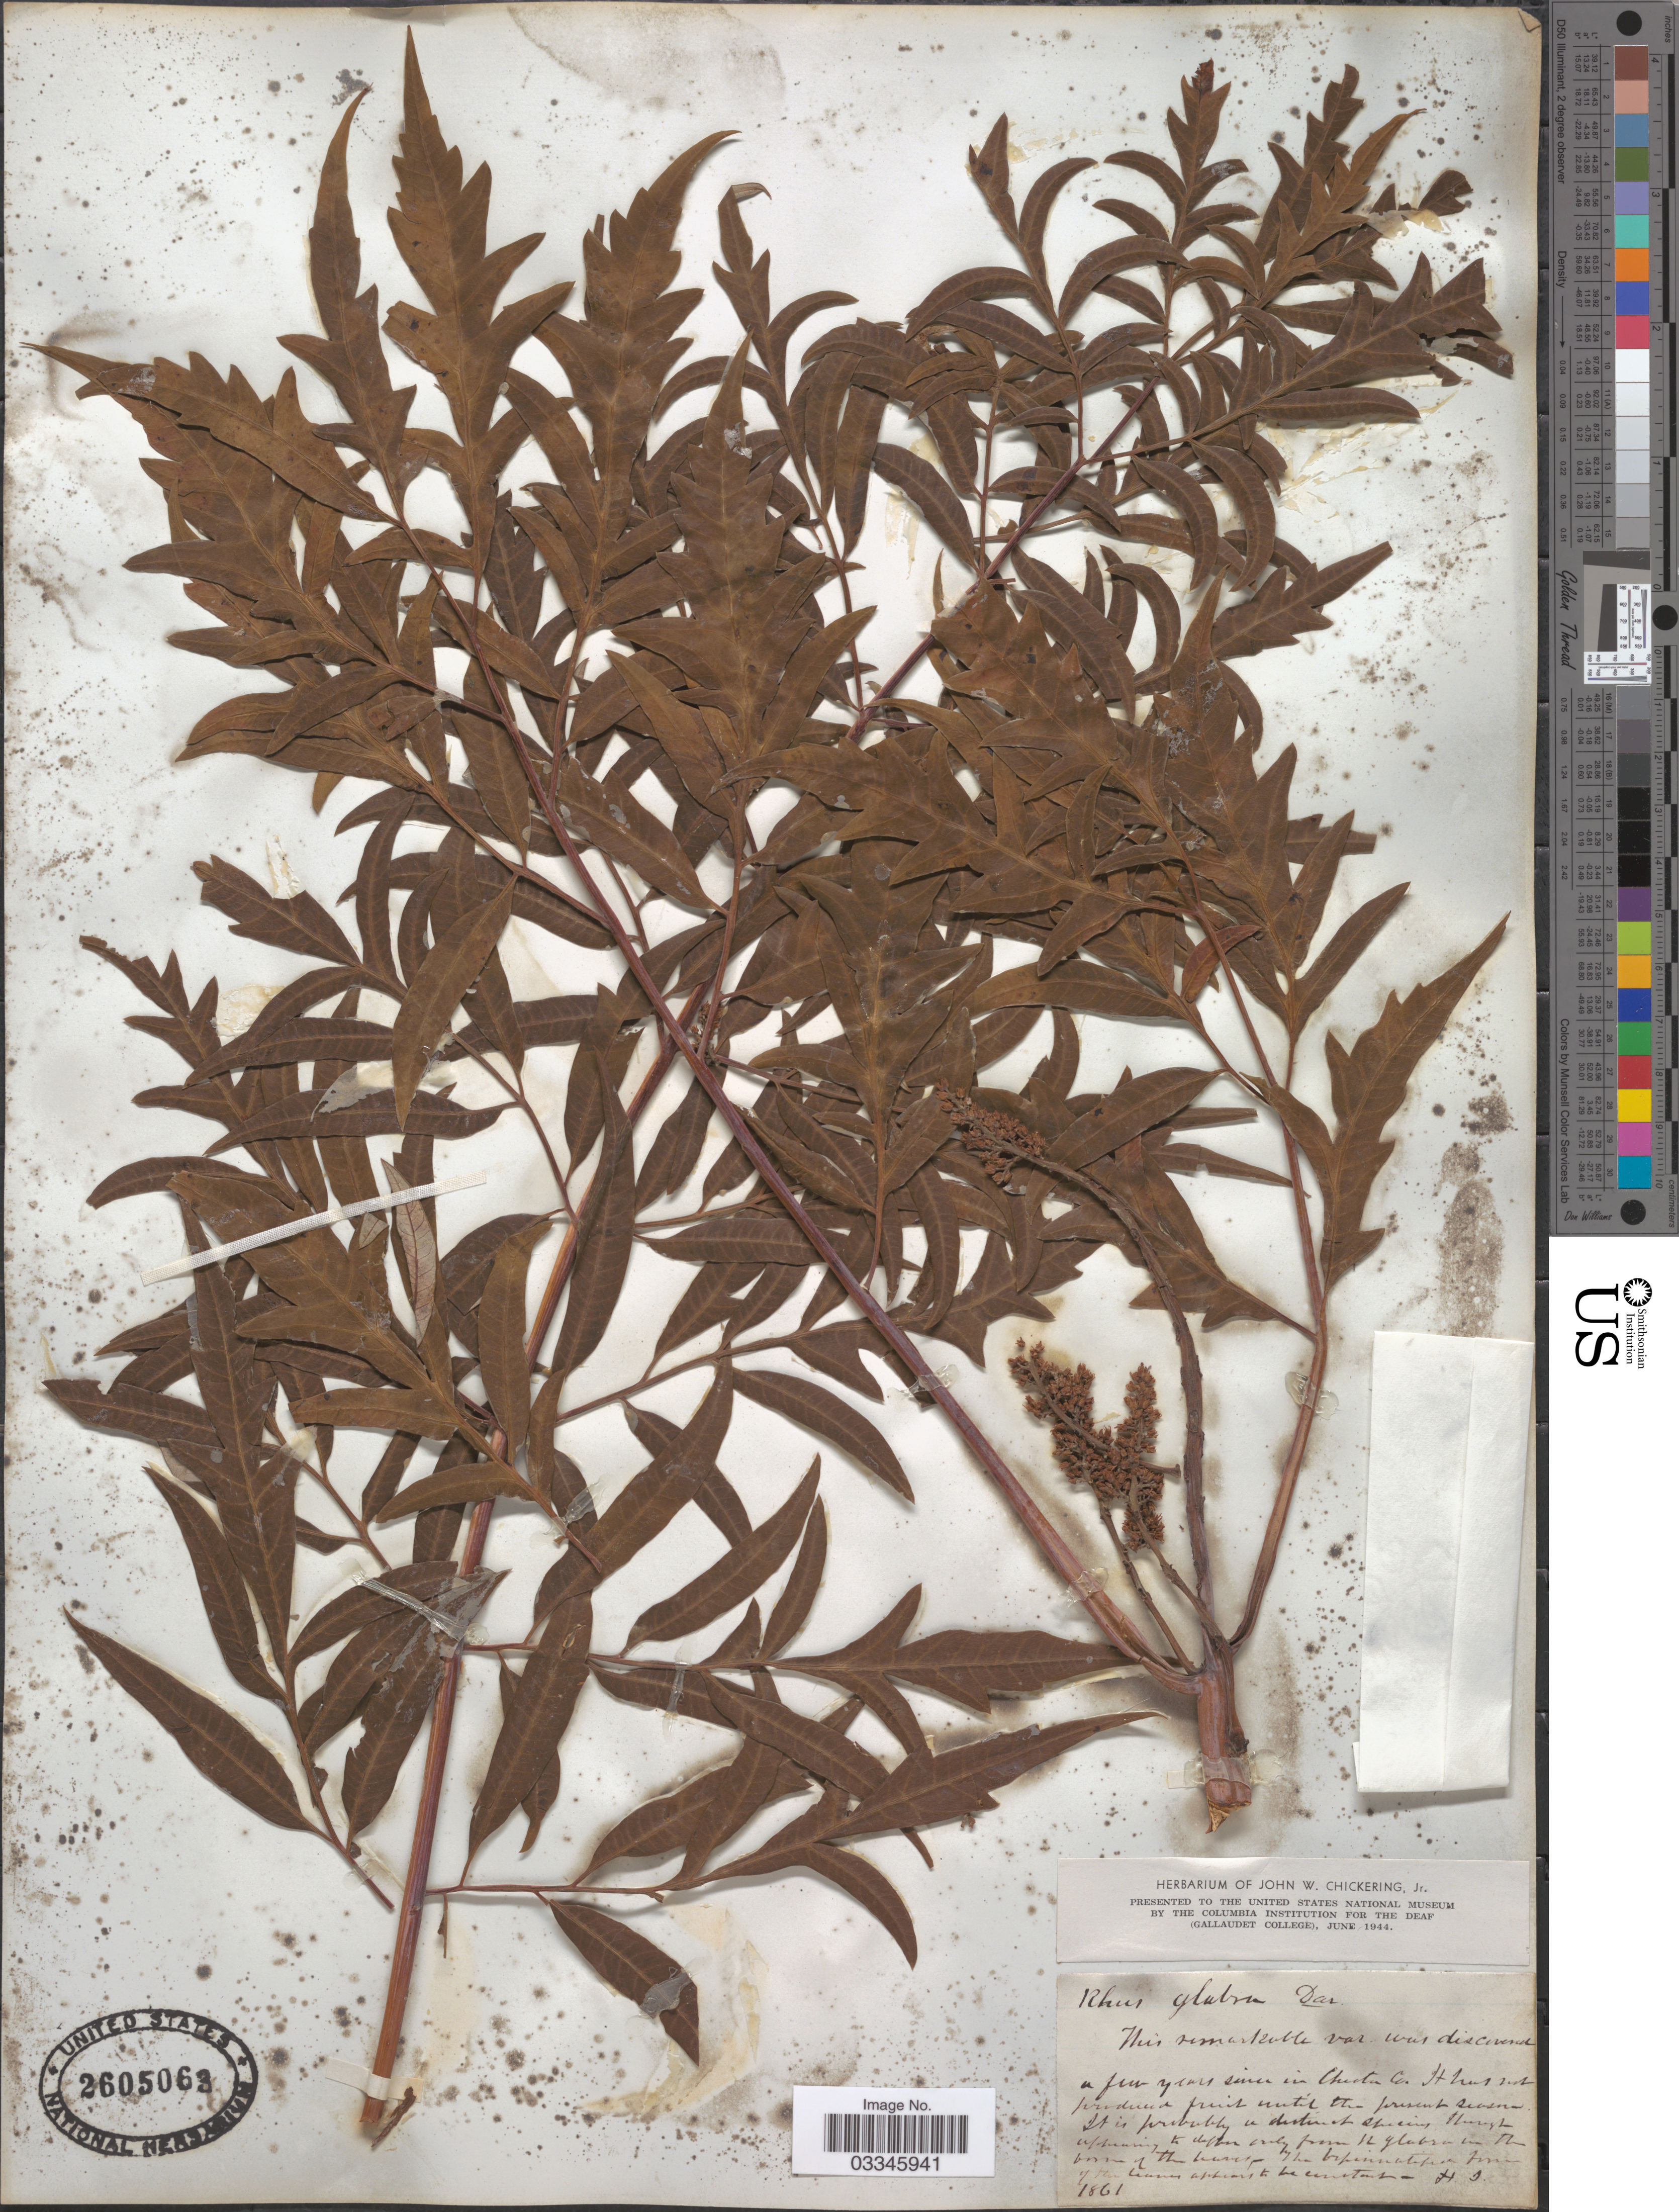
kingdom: Plantae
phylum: Tracheophyta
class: Magnoliopsida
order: Sapindales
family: Anacardiaceae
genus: Rhus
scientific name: Rhus glabra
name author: L.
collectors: Ex herb. John W. Chickering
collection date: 1861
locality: Checta Co. H. I. [unsure placement]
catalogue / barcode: US 2605063